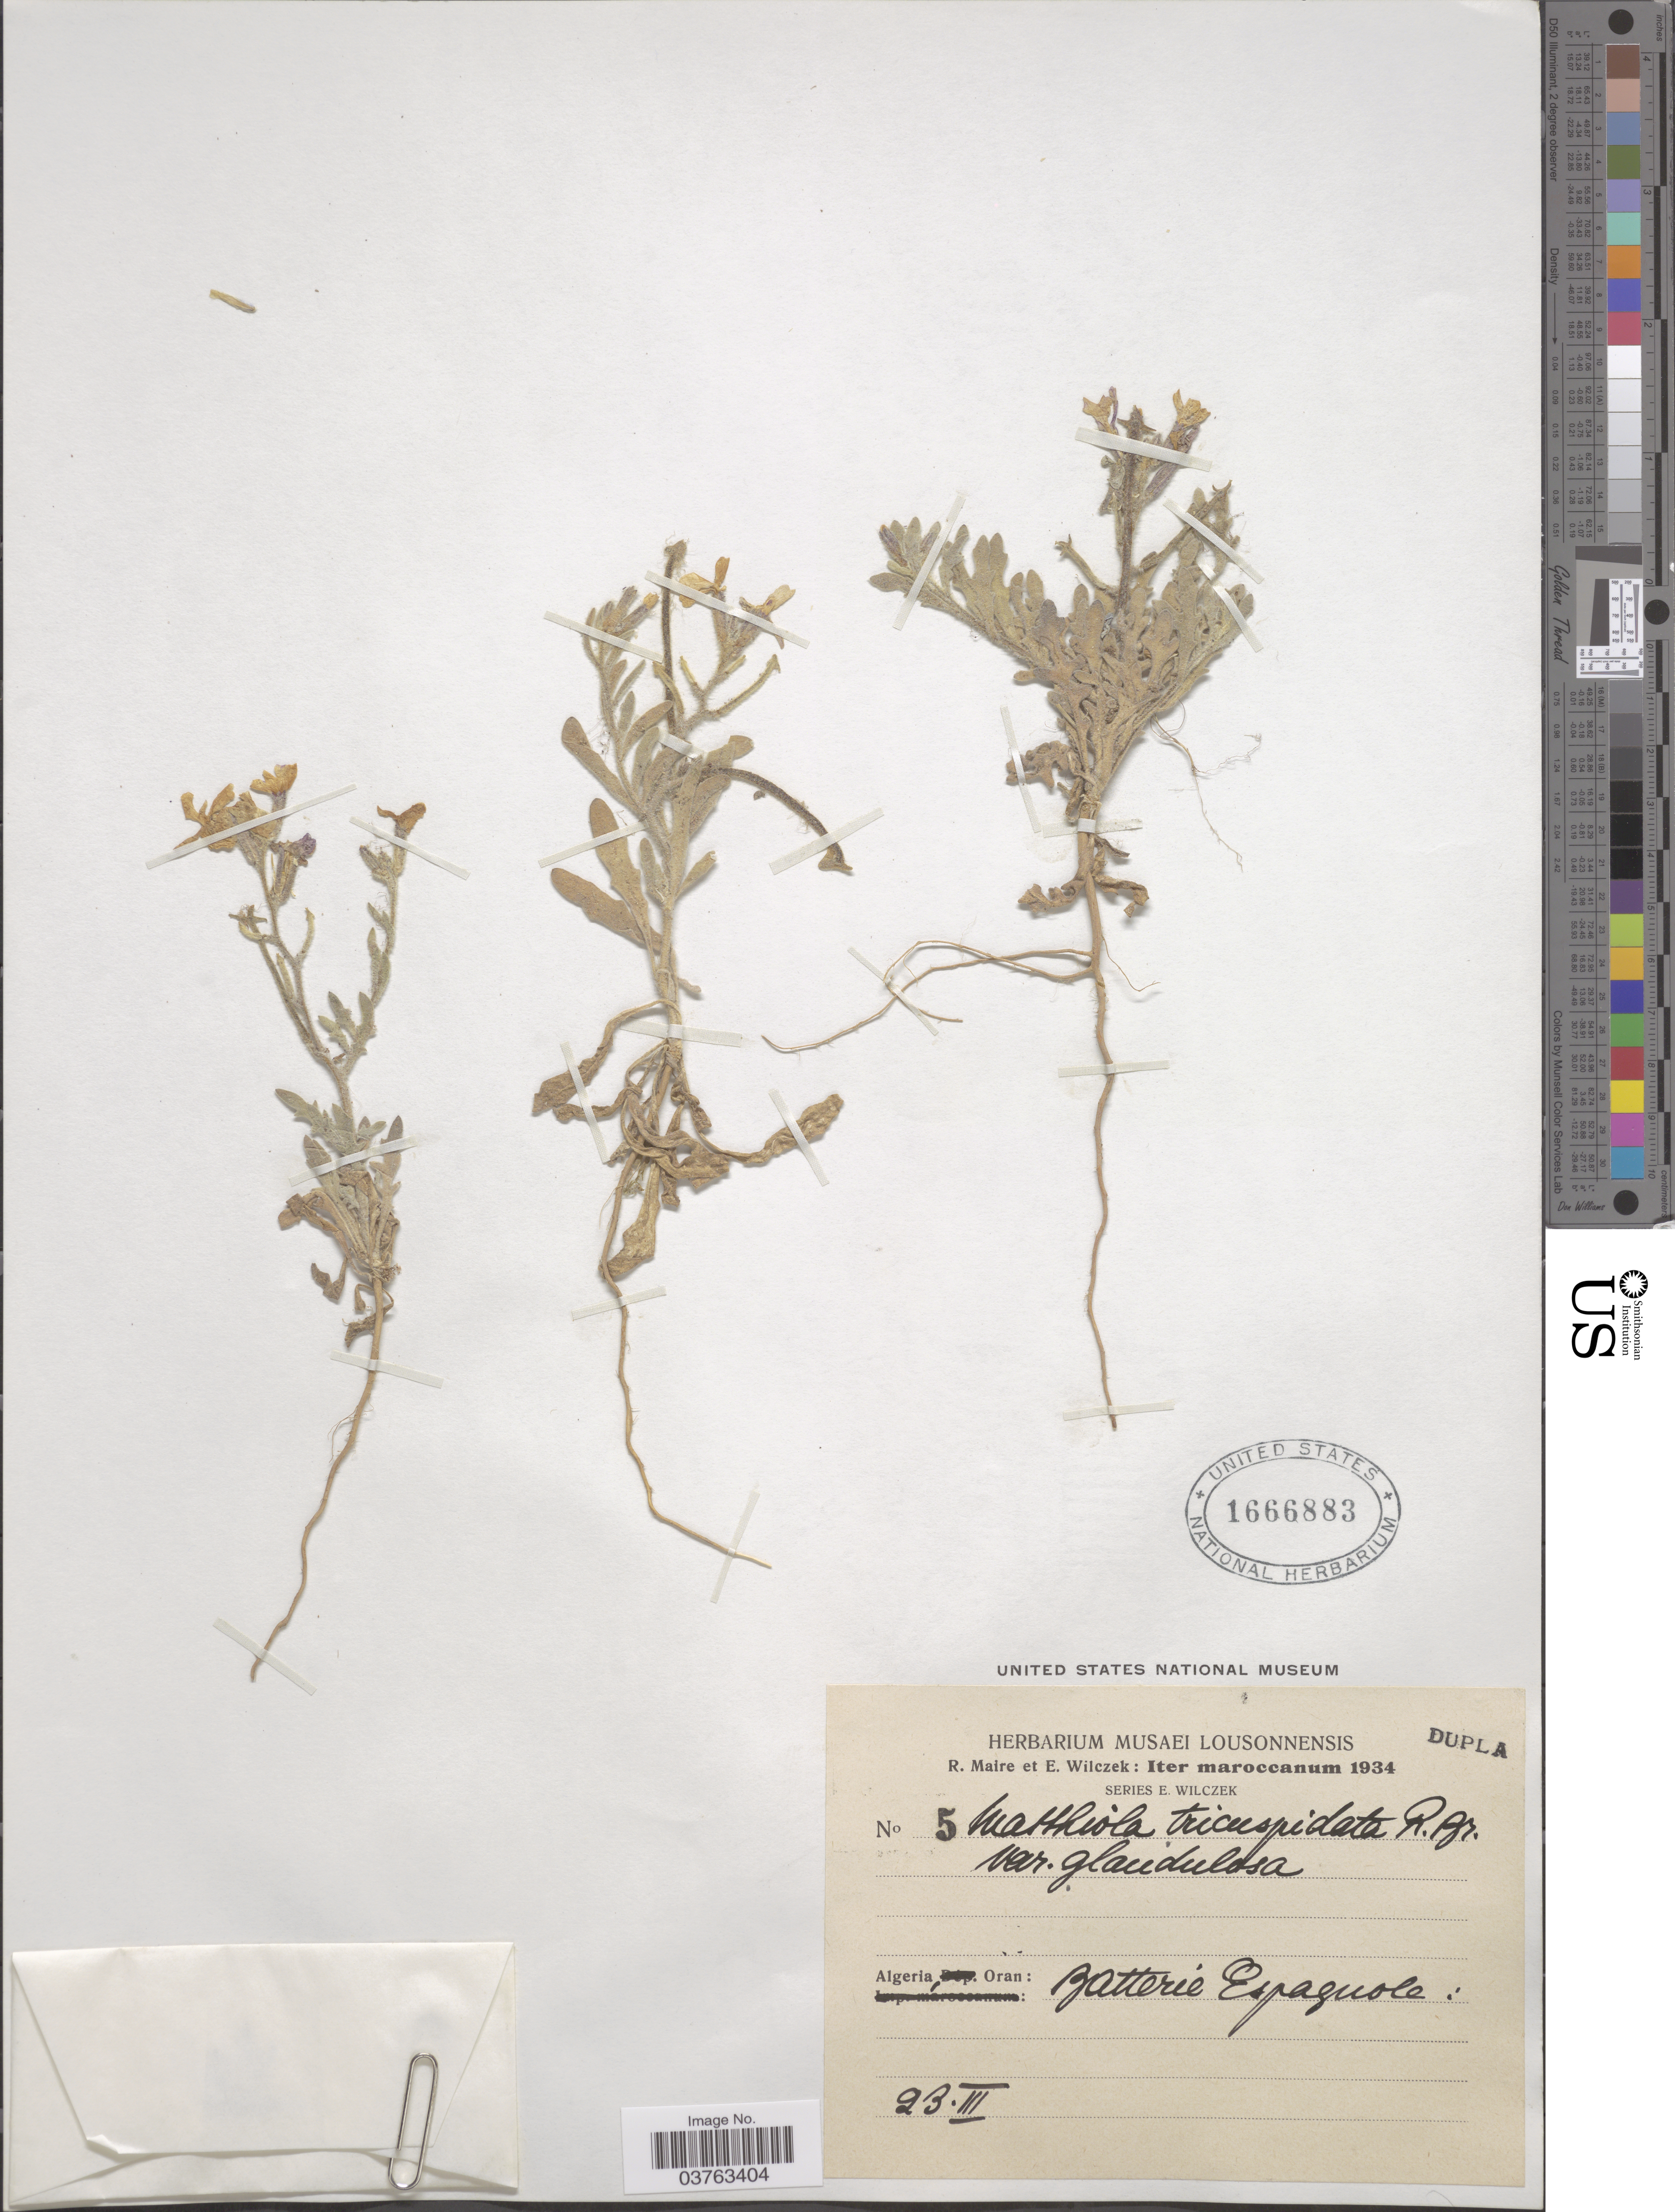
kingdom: Plantae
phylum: Tracheophyta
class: Magnoliopsida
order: Brassicales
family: Brassicaceae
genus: Matthiola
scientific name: Matthiola tricuspidata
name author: (L.) W.T. Aiton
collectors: R. Maire & E. Wilczek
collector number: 5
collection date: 1934-03-23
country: Algeria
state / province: Oran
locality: Batterie Espaguole.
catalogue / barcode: US 1666883